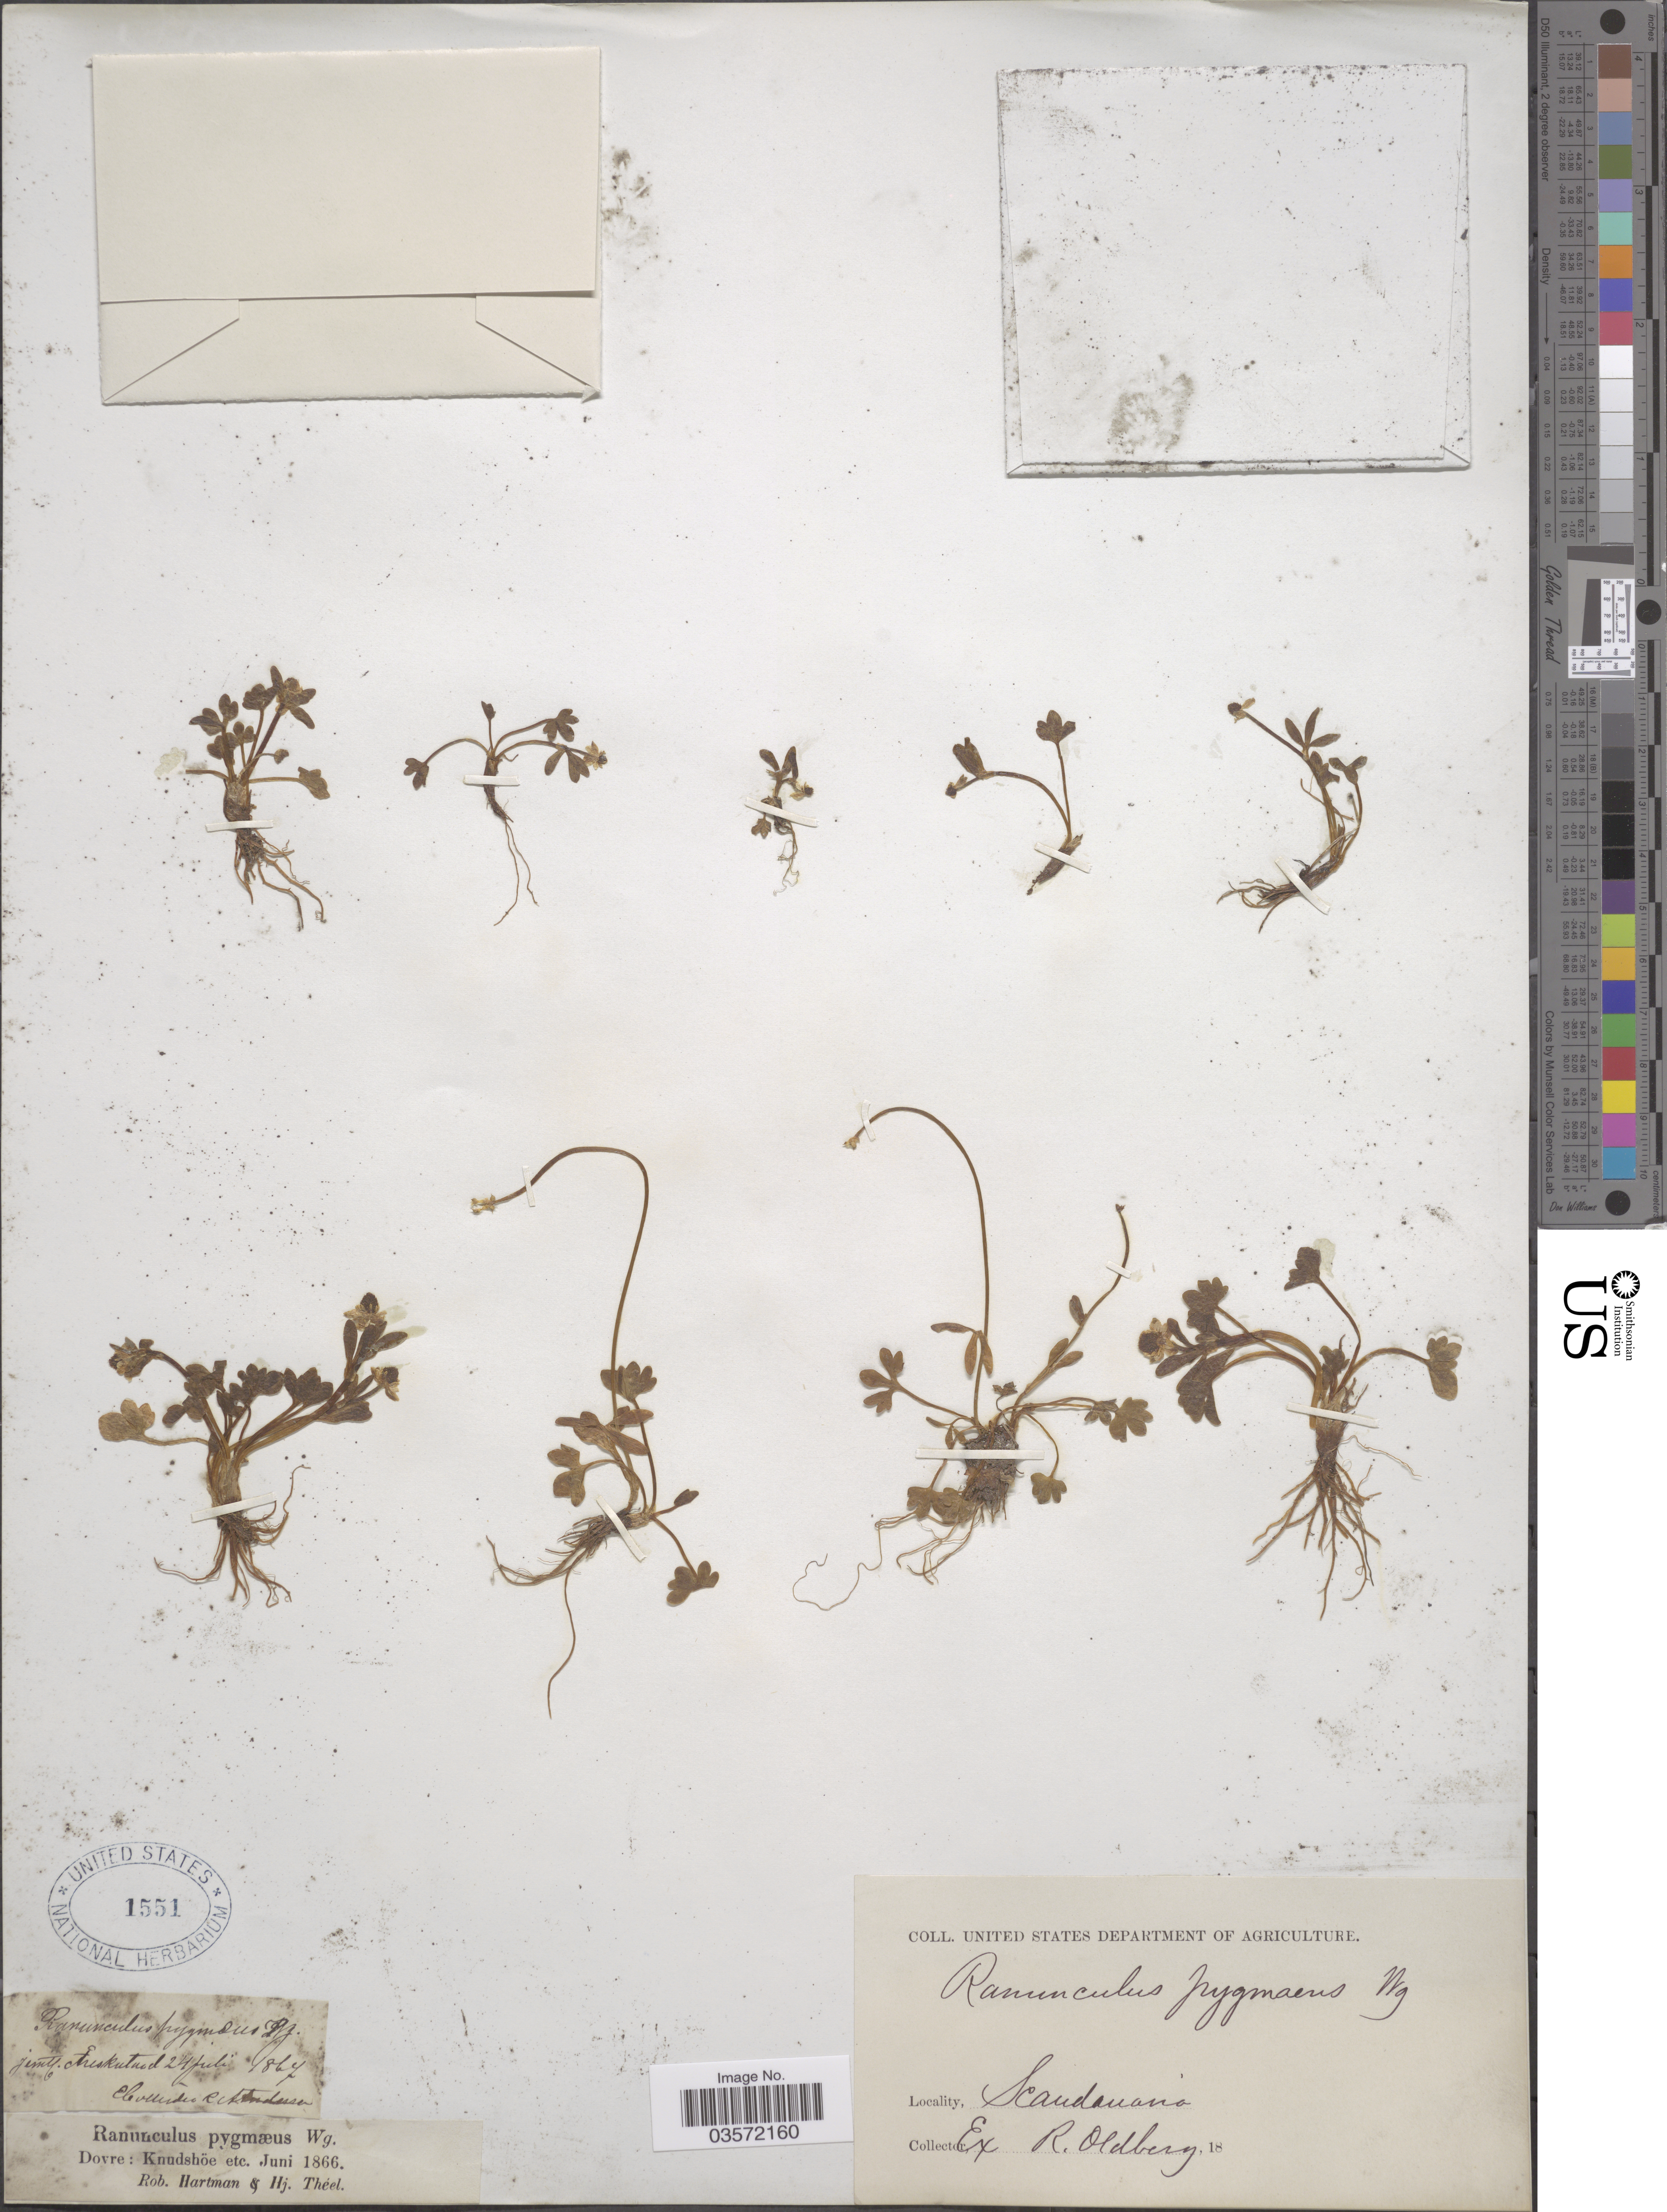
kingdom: Plantae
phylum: Tracheophyta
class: Magnoliopsida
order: Ranunculales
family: Ranunculaceae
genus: Ranunculus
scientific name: Ranunculus pygmaeus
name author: Wahlenb.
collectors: R. W. Hartman & H. Théel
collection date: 1866-06/1867-07-24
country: Norway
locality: Jemtl. Åreskutan. Dovre: Knudshöe etc. Scandinavia.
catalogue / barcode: US 1551